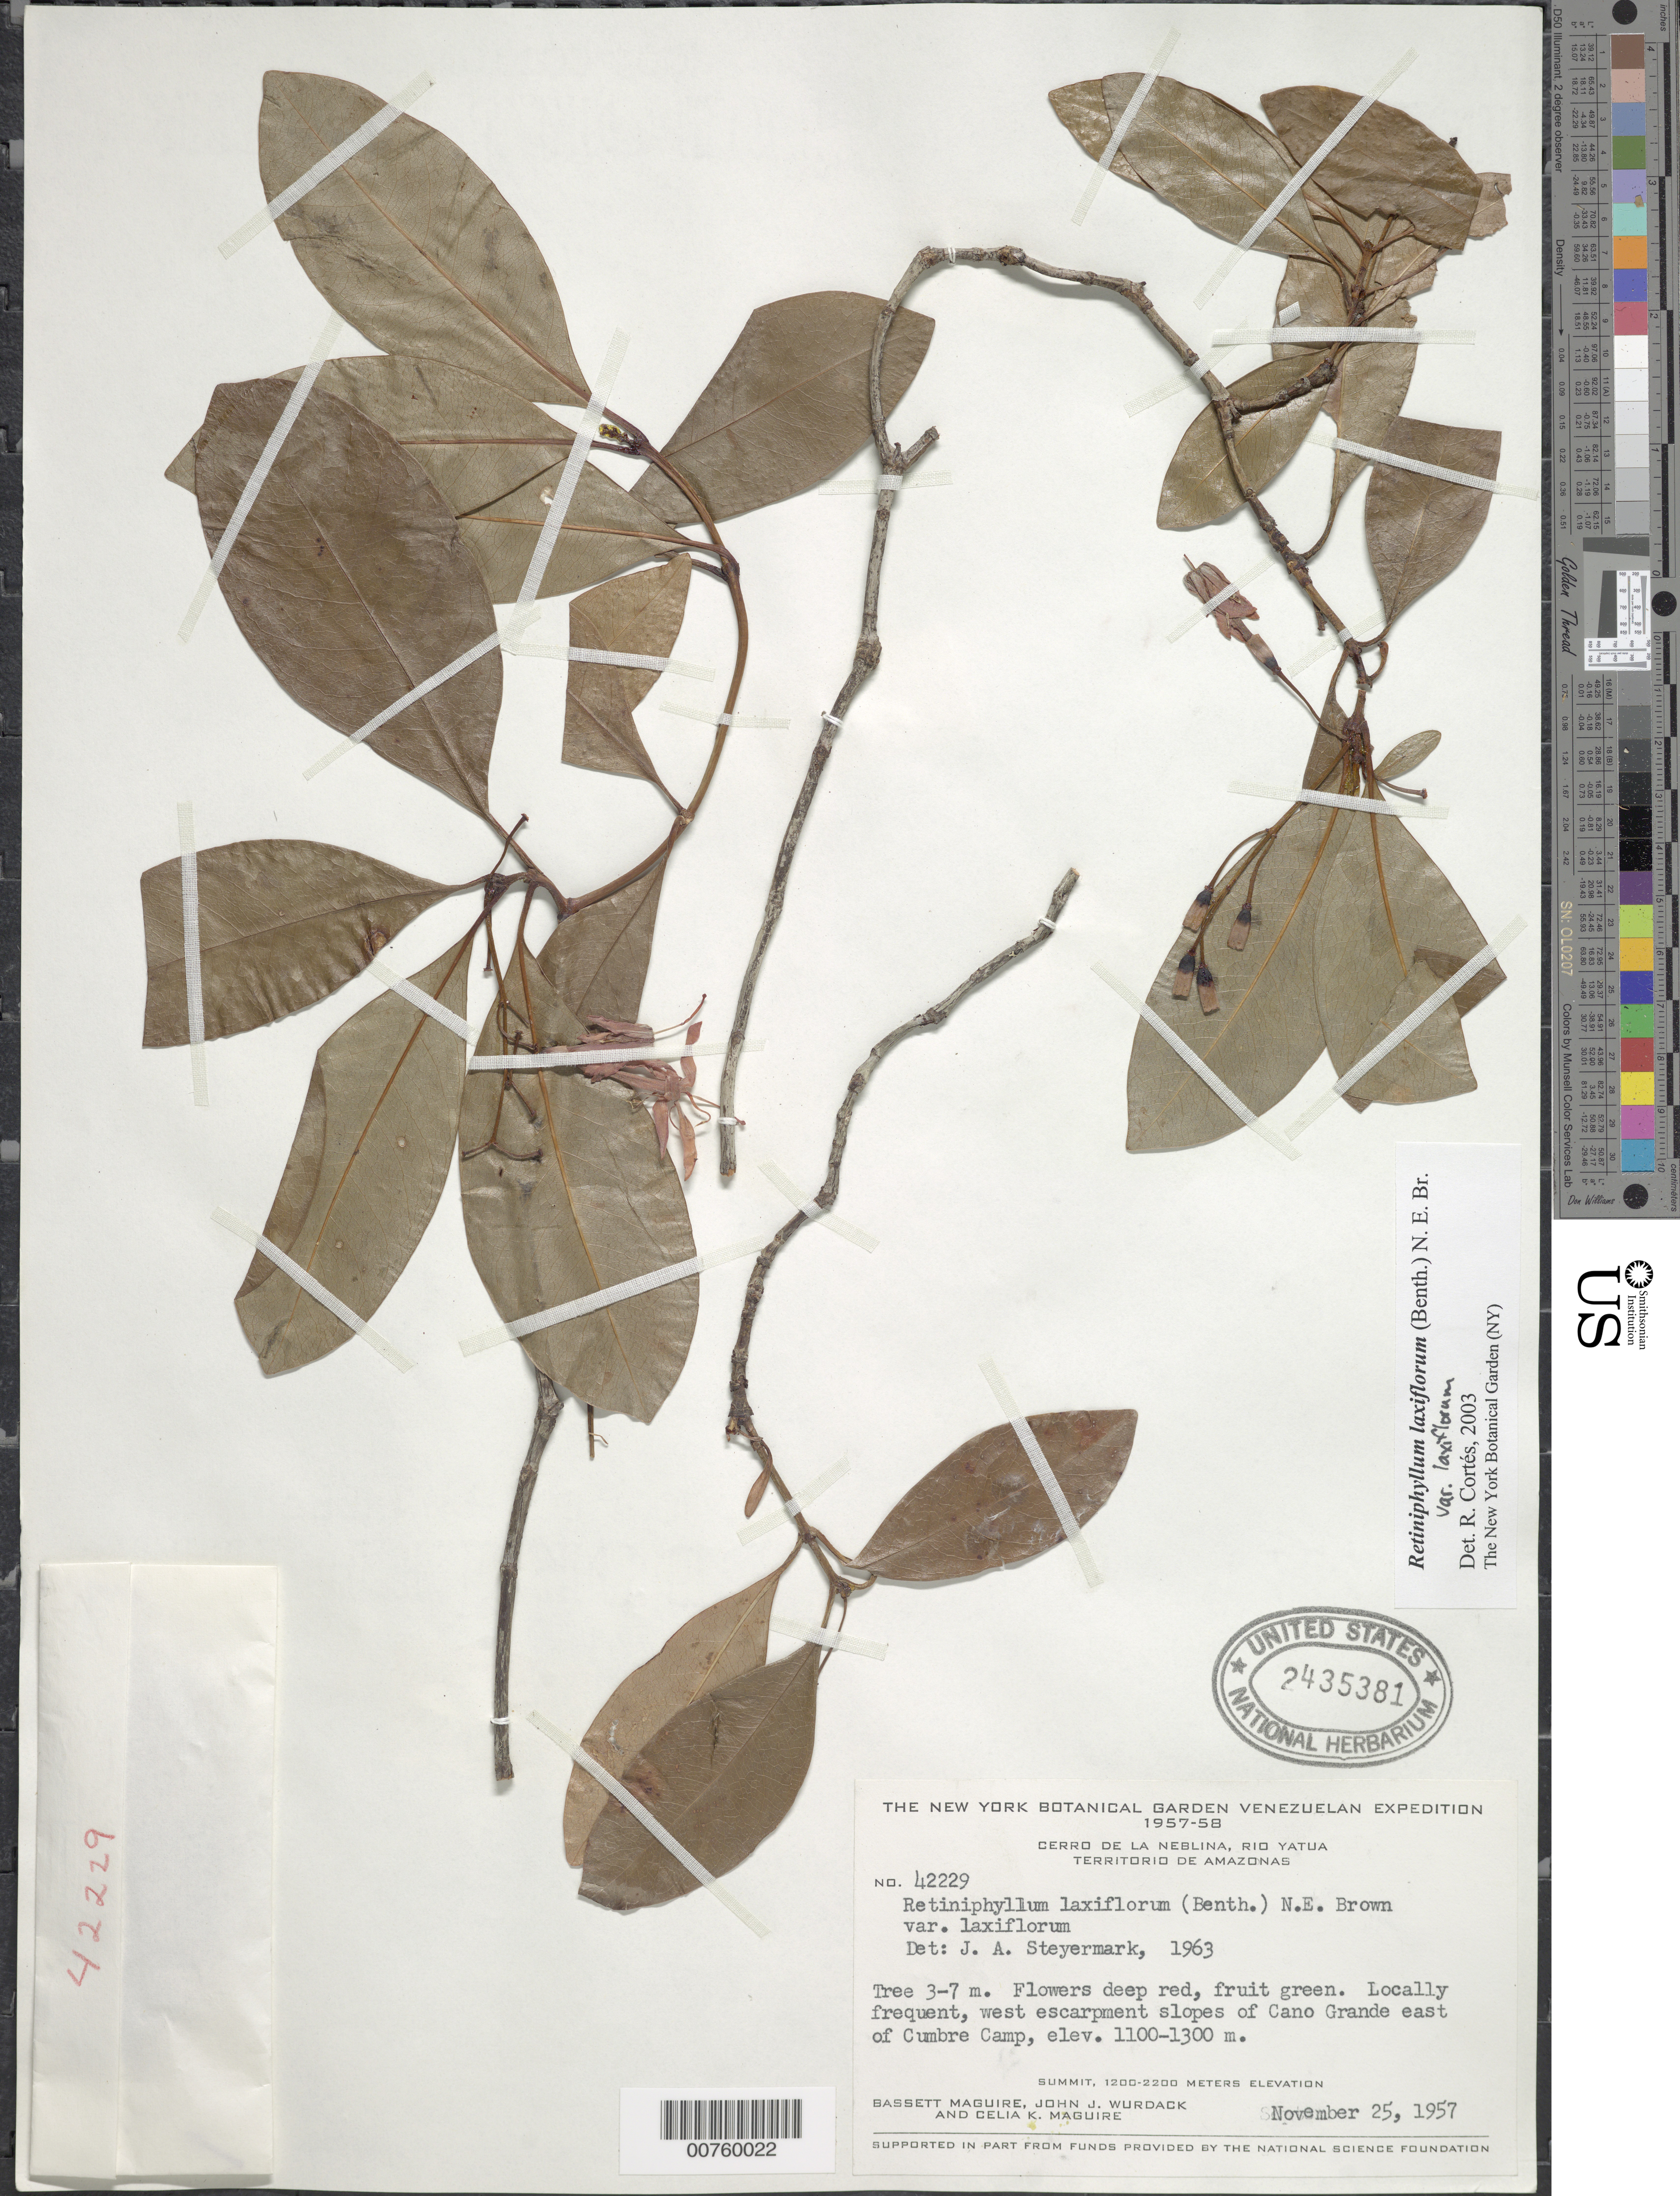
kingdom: Plantae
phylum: Tracheophyta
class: Magnoliopsida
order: Gentianales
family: Rubiaceae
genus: Retiniphyllum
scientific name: Retiniphyllum laxiflorum var. laxiflorum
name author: (Benth.) N.E. Br.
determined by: Cortes R., G.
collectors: B. Maguire, J. J. Wurdack & C. K. Maguire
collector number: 42229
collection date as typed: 25-Nov-57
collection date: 1957-11-25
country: Venezuela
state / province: Amazonas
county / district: Río Negro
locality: Cerro de la Neblina, Río Yatua, along Cañon Grande, E of Cumbre Camp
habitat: West escarpment slopes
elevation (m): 1100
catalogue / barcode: US 2435381